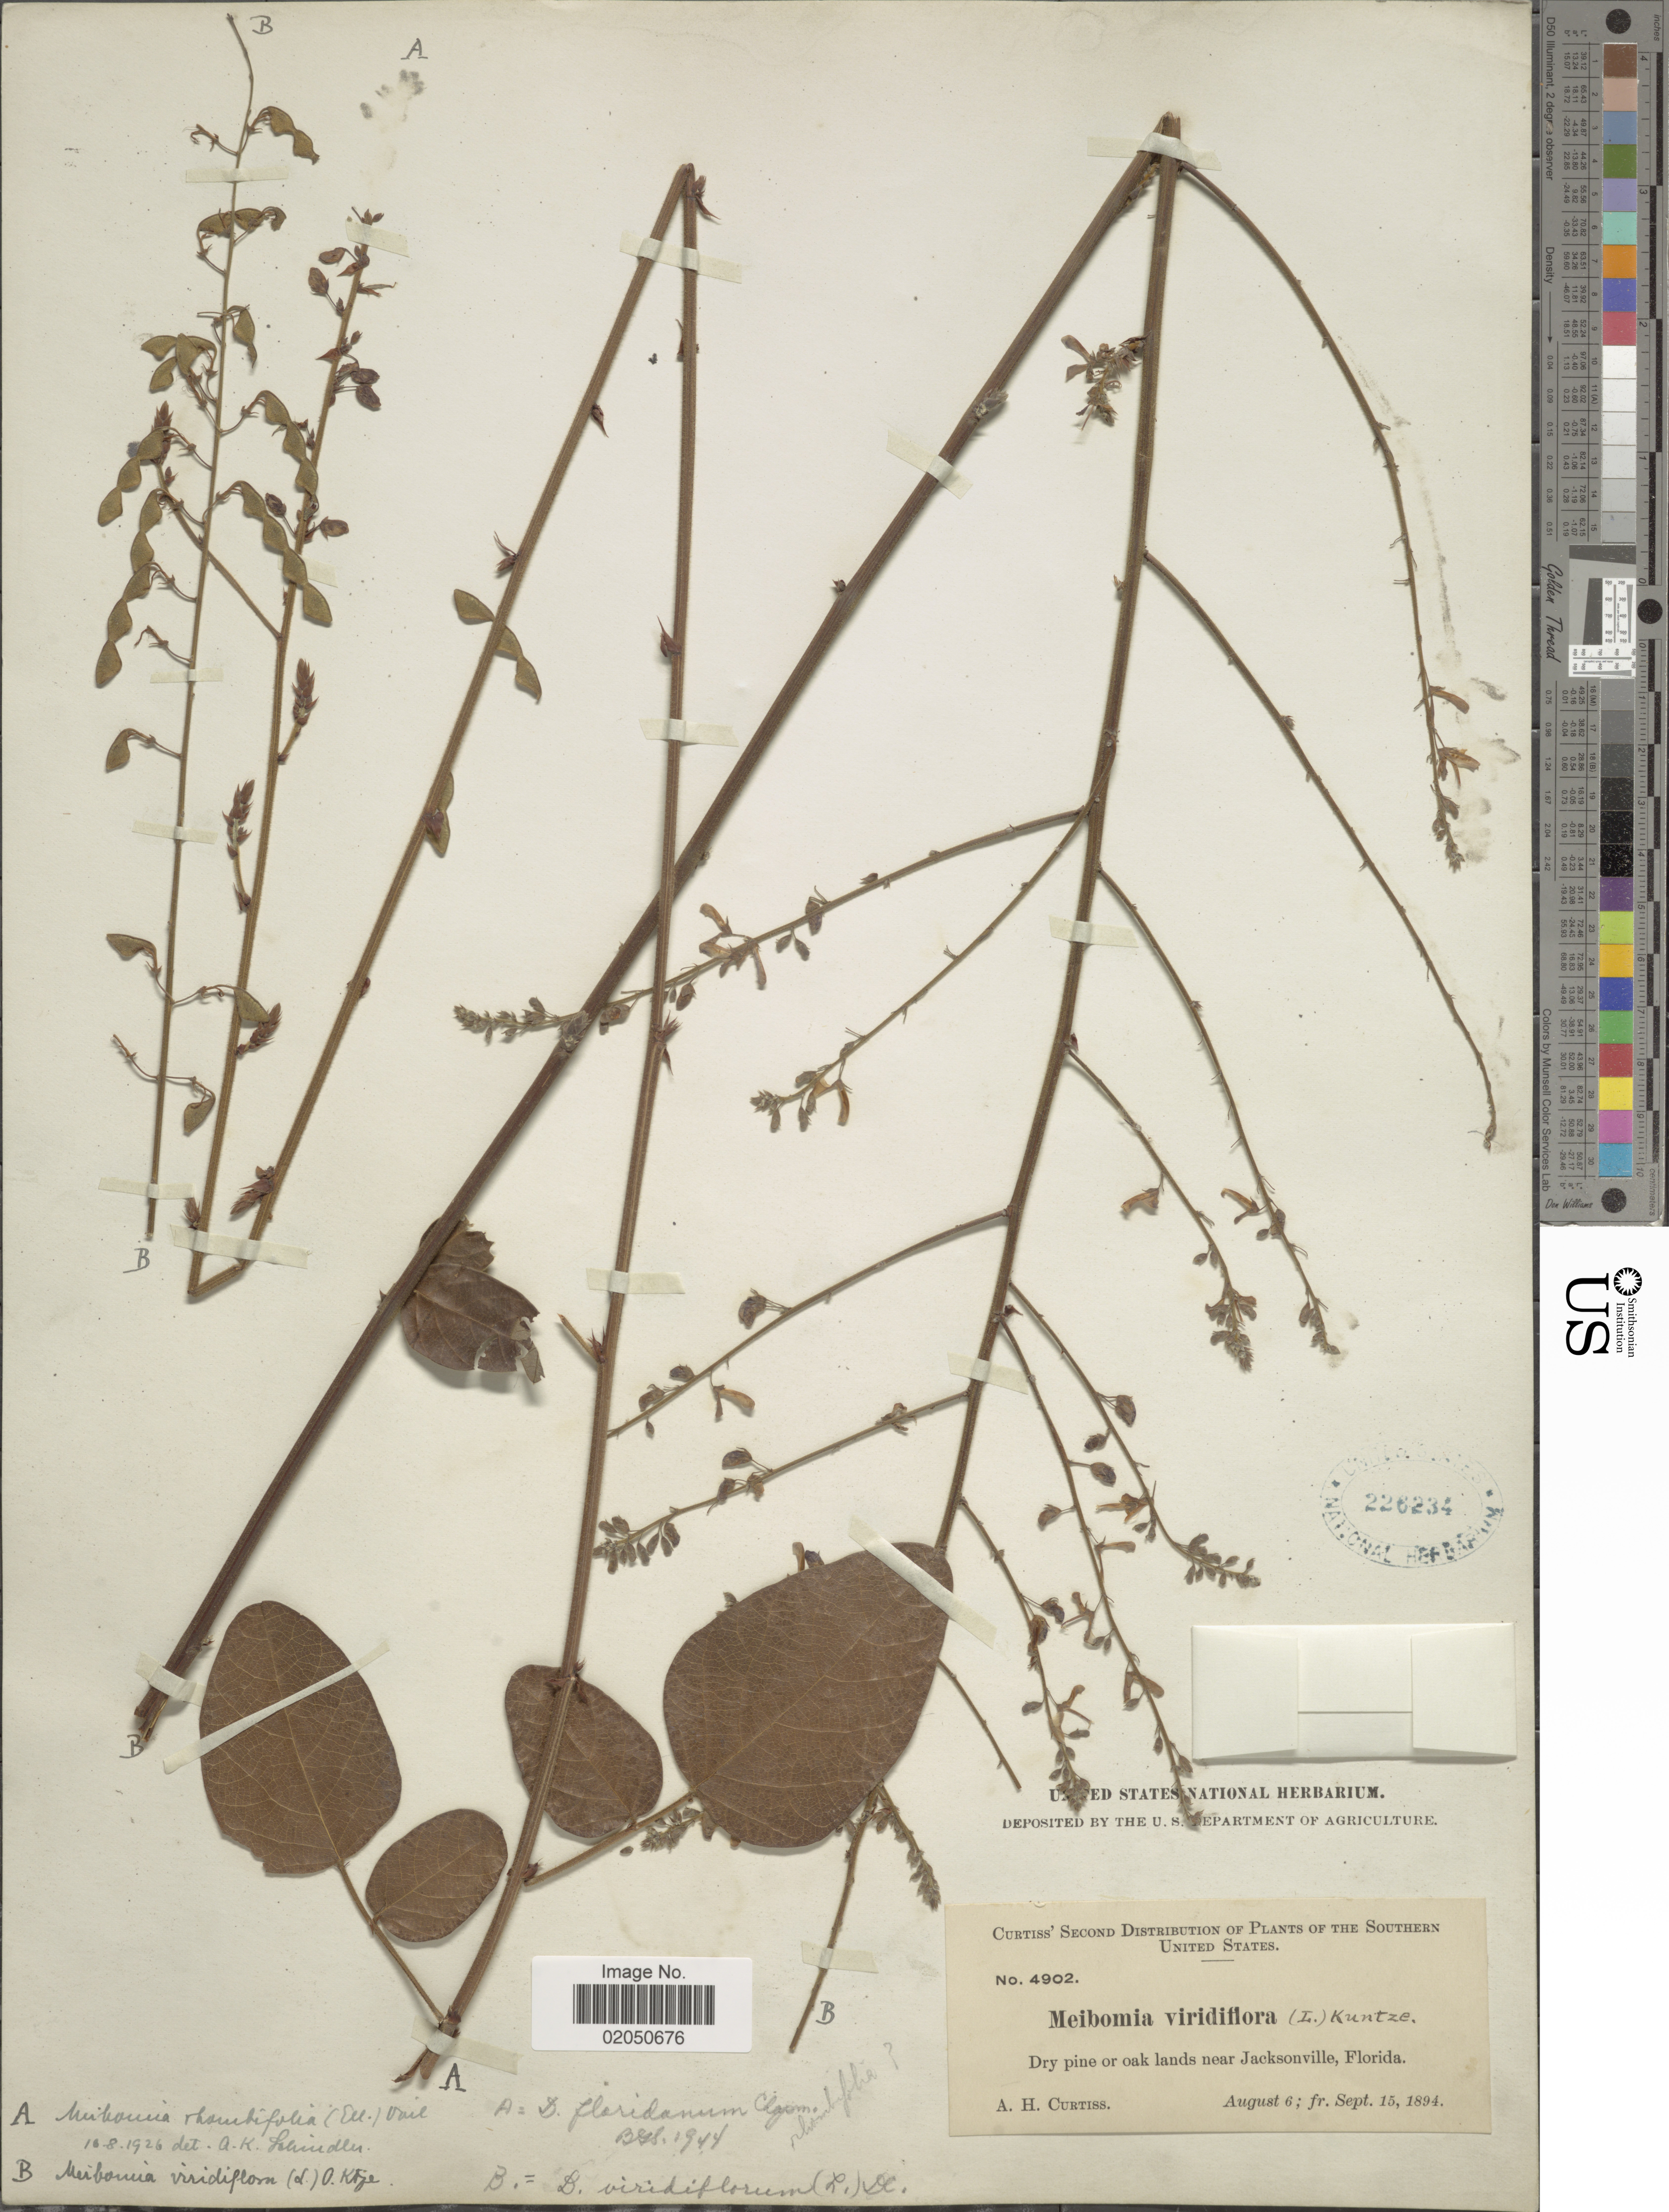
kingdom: Plantae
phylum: Tracheophyta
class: Magnoliopsida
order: Fabales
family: Fabaceae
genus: Desmodium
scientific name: Desmodium floridanum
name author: Chapm.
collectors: A. H. Curtiss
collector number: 4902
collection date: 1894-08-06/1894-09-15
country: United States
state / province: Florida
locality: Near Jacksonville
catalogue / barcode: US 226234